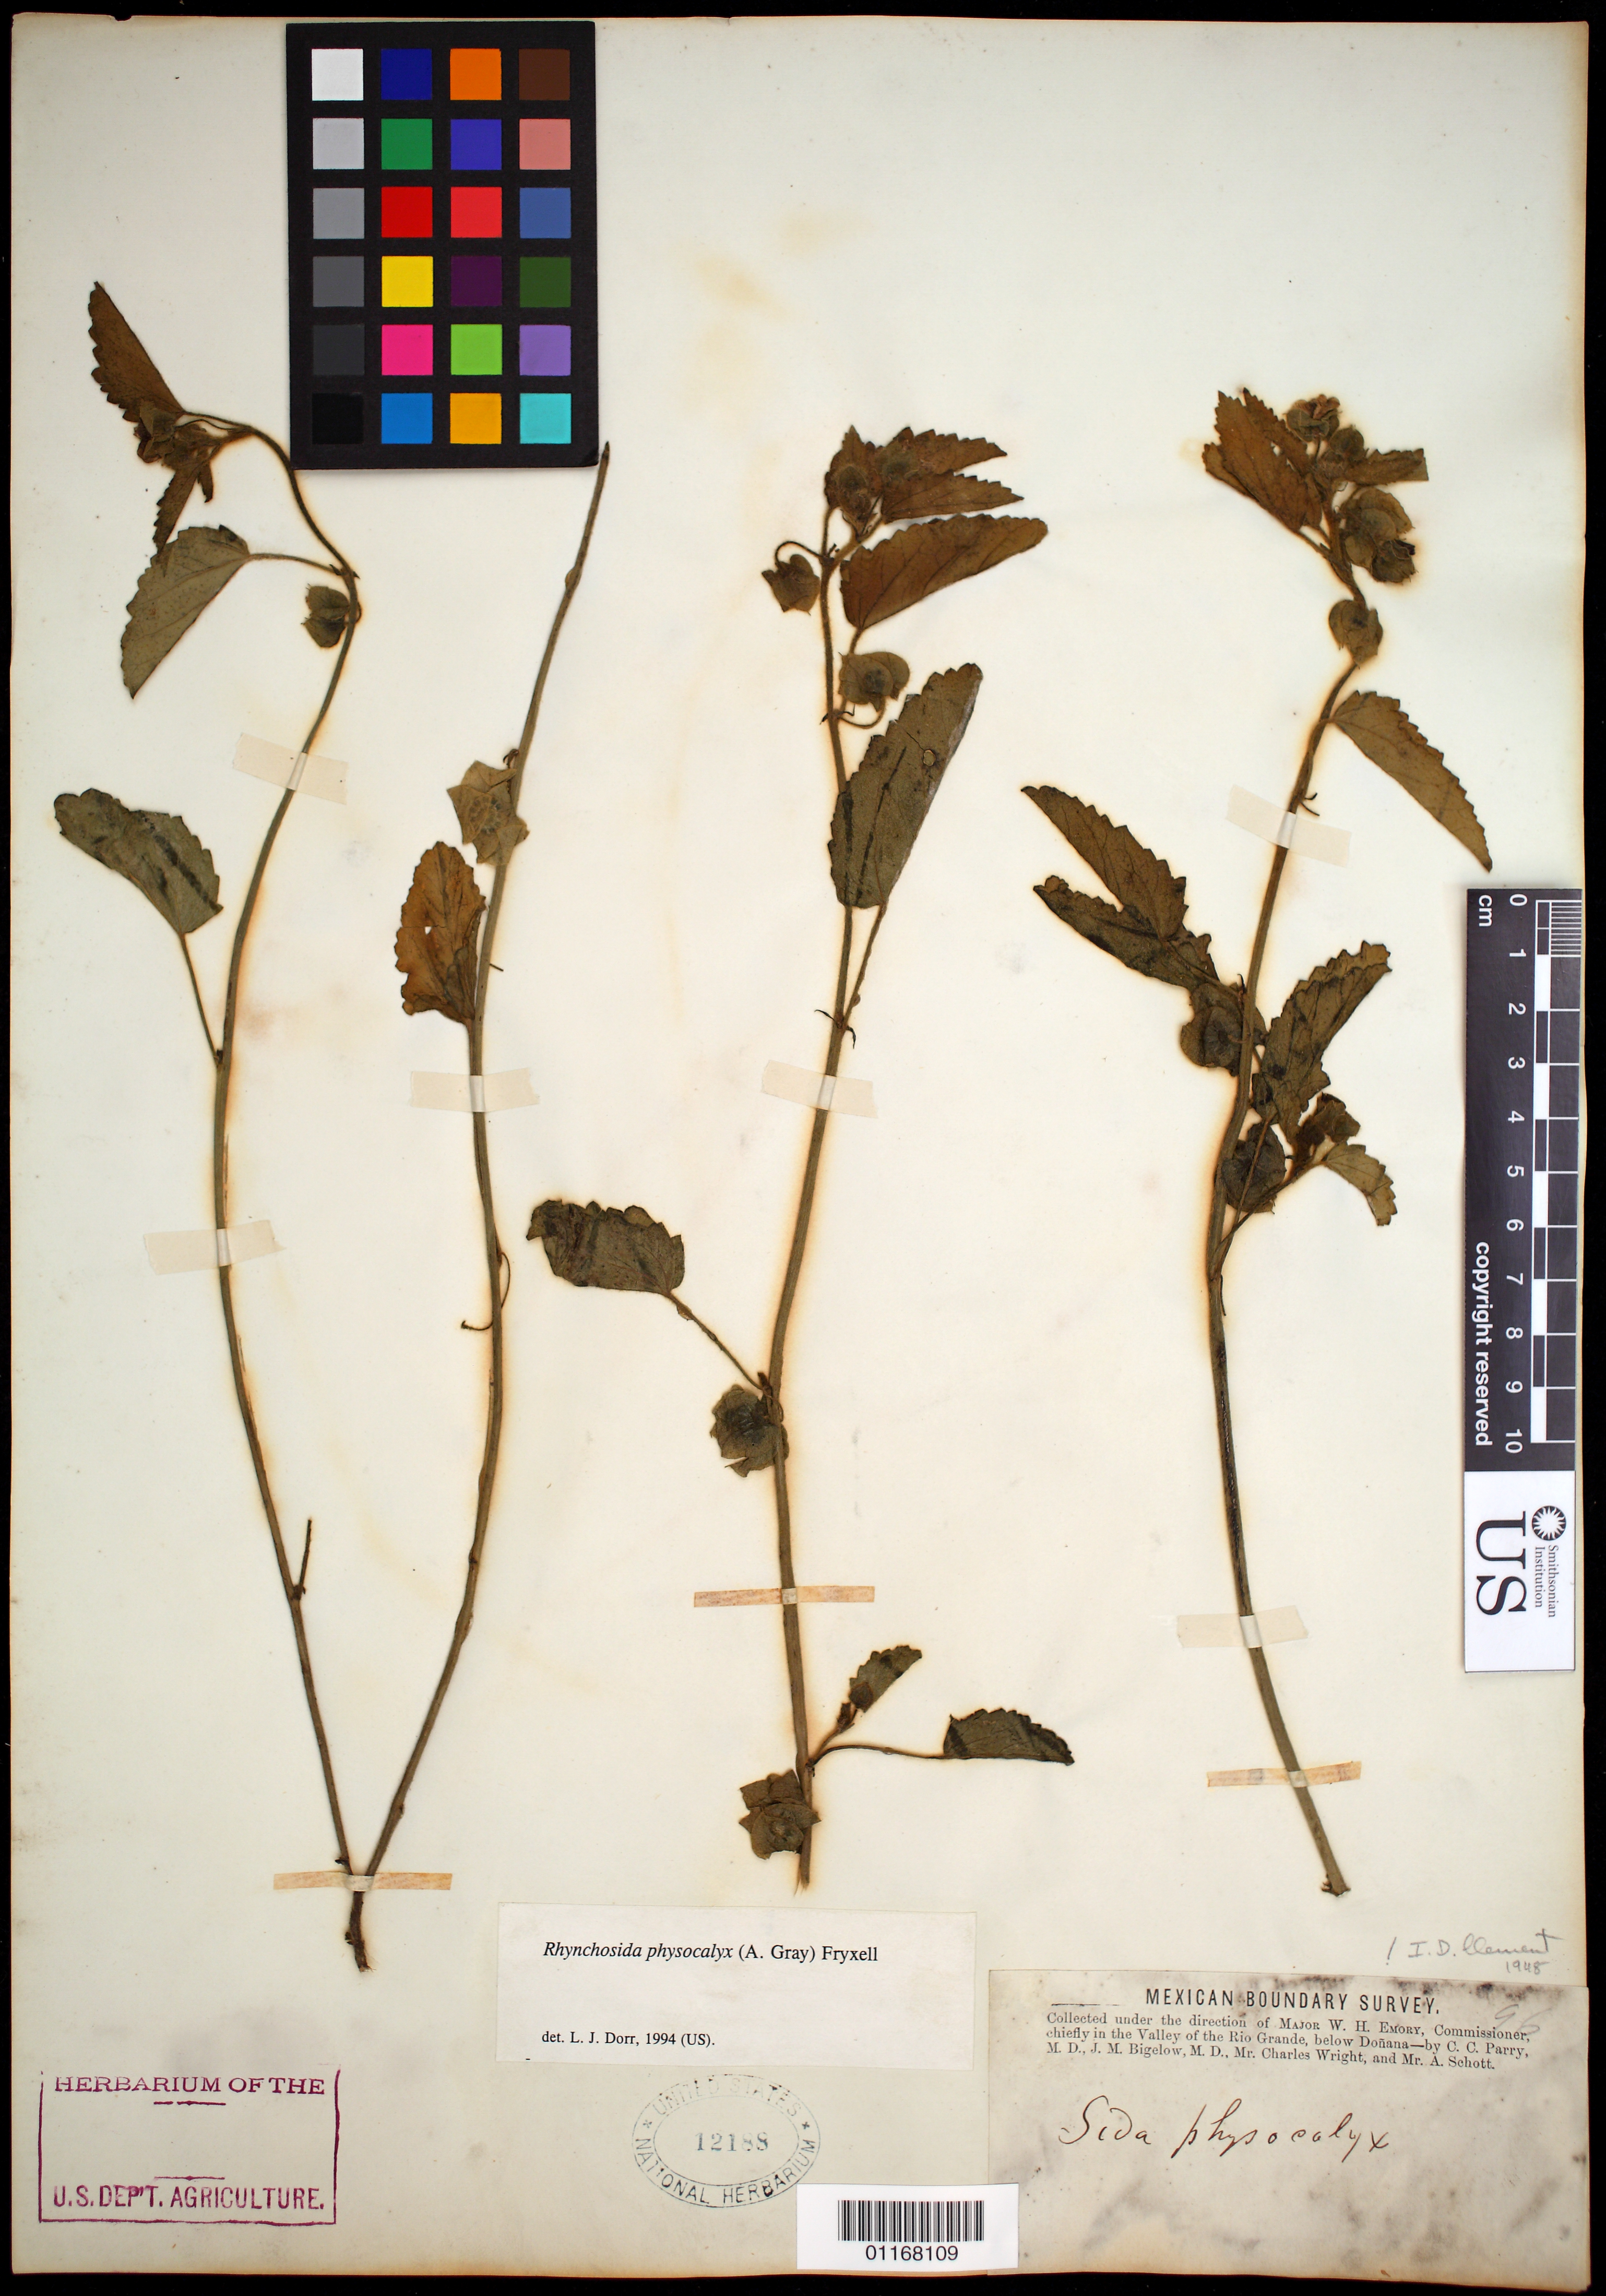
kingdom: Plantae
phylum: Tracheophyta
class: Magnoliopsida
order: Malvales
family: Malvaceae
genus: Rhynchosida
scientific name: Rhynchosida physocalyx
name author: (A. Gray) Fryxell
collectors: C. C. Parry, J. M. Bigelow, C. Wright & A. C. V. Schott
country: United States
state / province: New Mexico / Texas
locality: Valley of the Rio Grande, below Doñana.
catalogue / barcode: US 12188